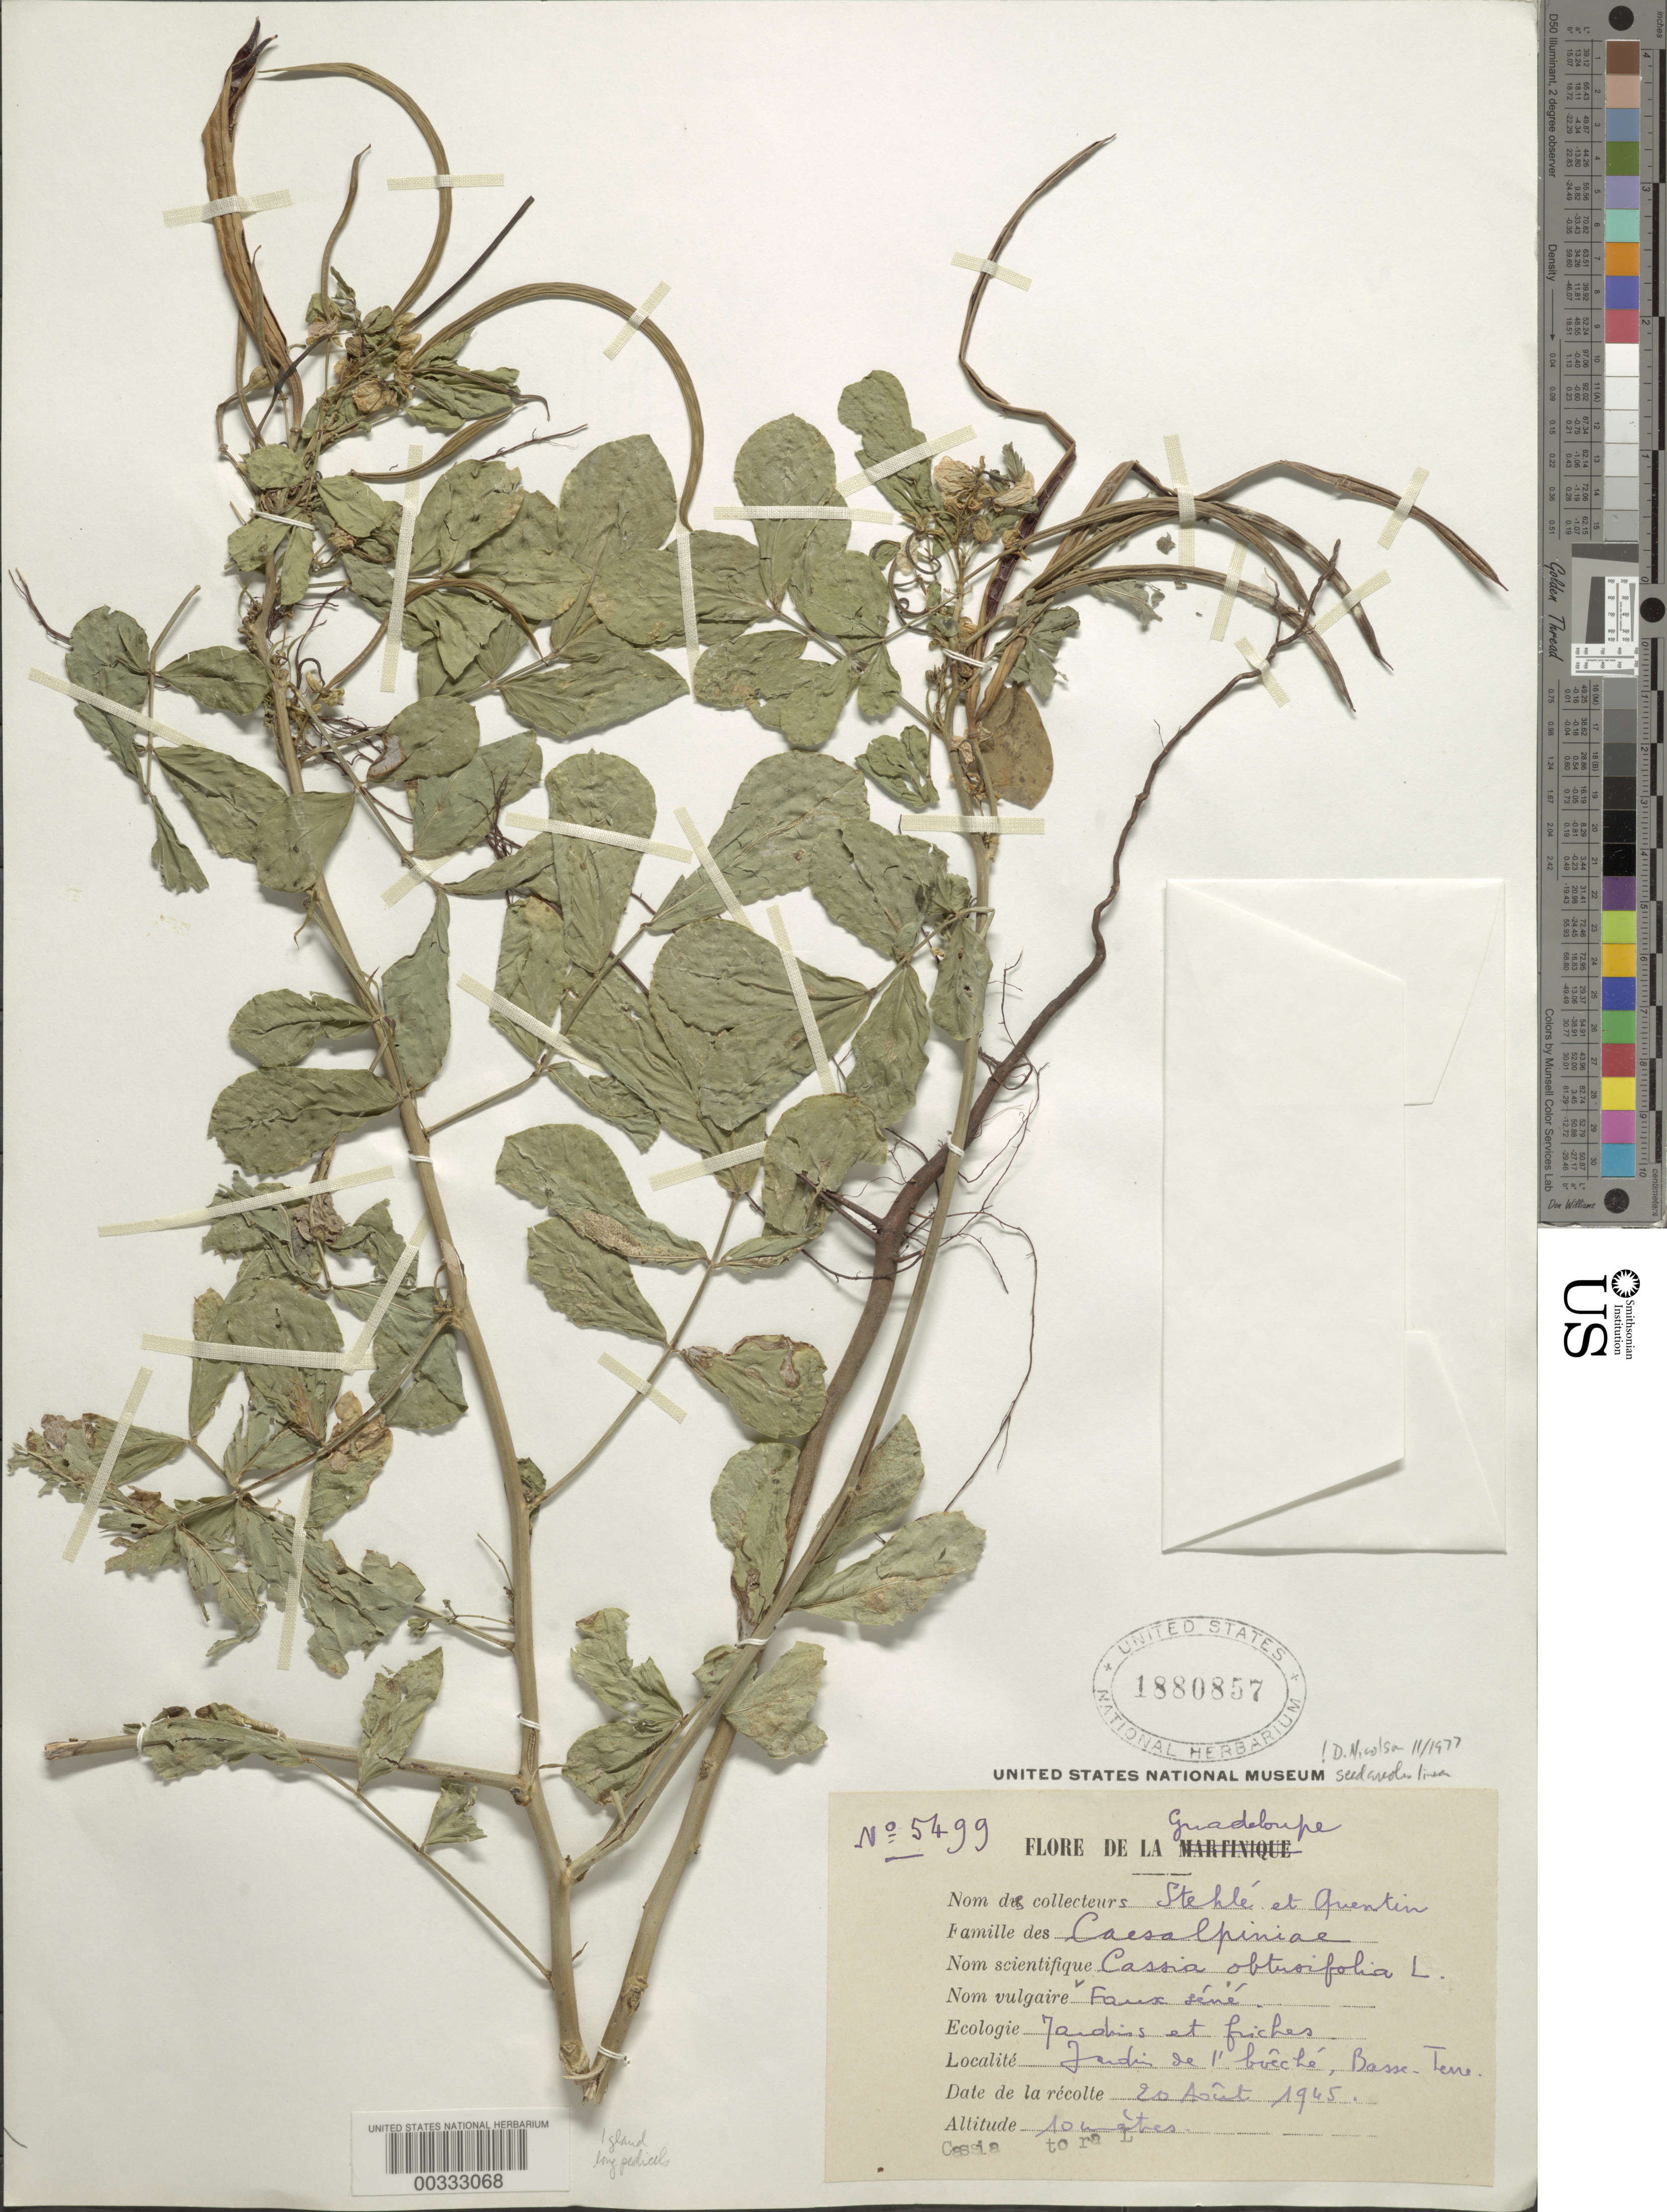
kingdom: Plantae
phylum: Tracheophyta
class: Magnoliopsida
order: Fabales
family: Fabaceae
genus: Senna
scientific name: Senna obtusifolia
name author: (L.) H.S. Irwin & Barneby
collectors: H. Stehlé & L. Quentin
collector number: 5499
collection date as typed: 20 Aug 1965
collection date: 1965-08-20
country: Guadeloupe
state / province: Basse-terre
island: Basse Terre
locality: Jardin de l'boeche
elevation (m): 10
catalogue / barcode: US 1880857